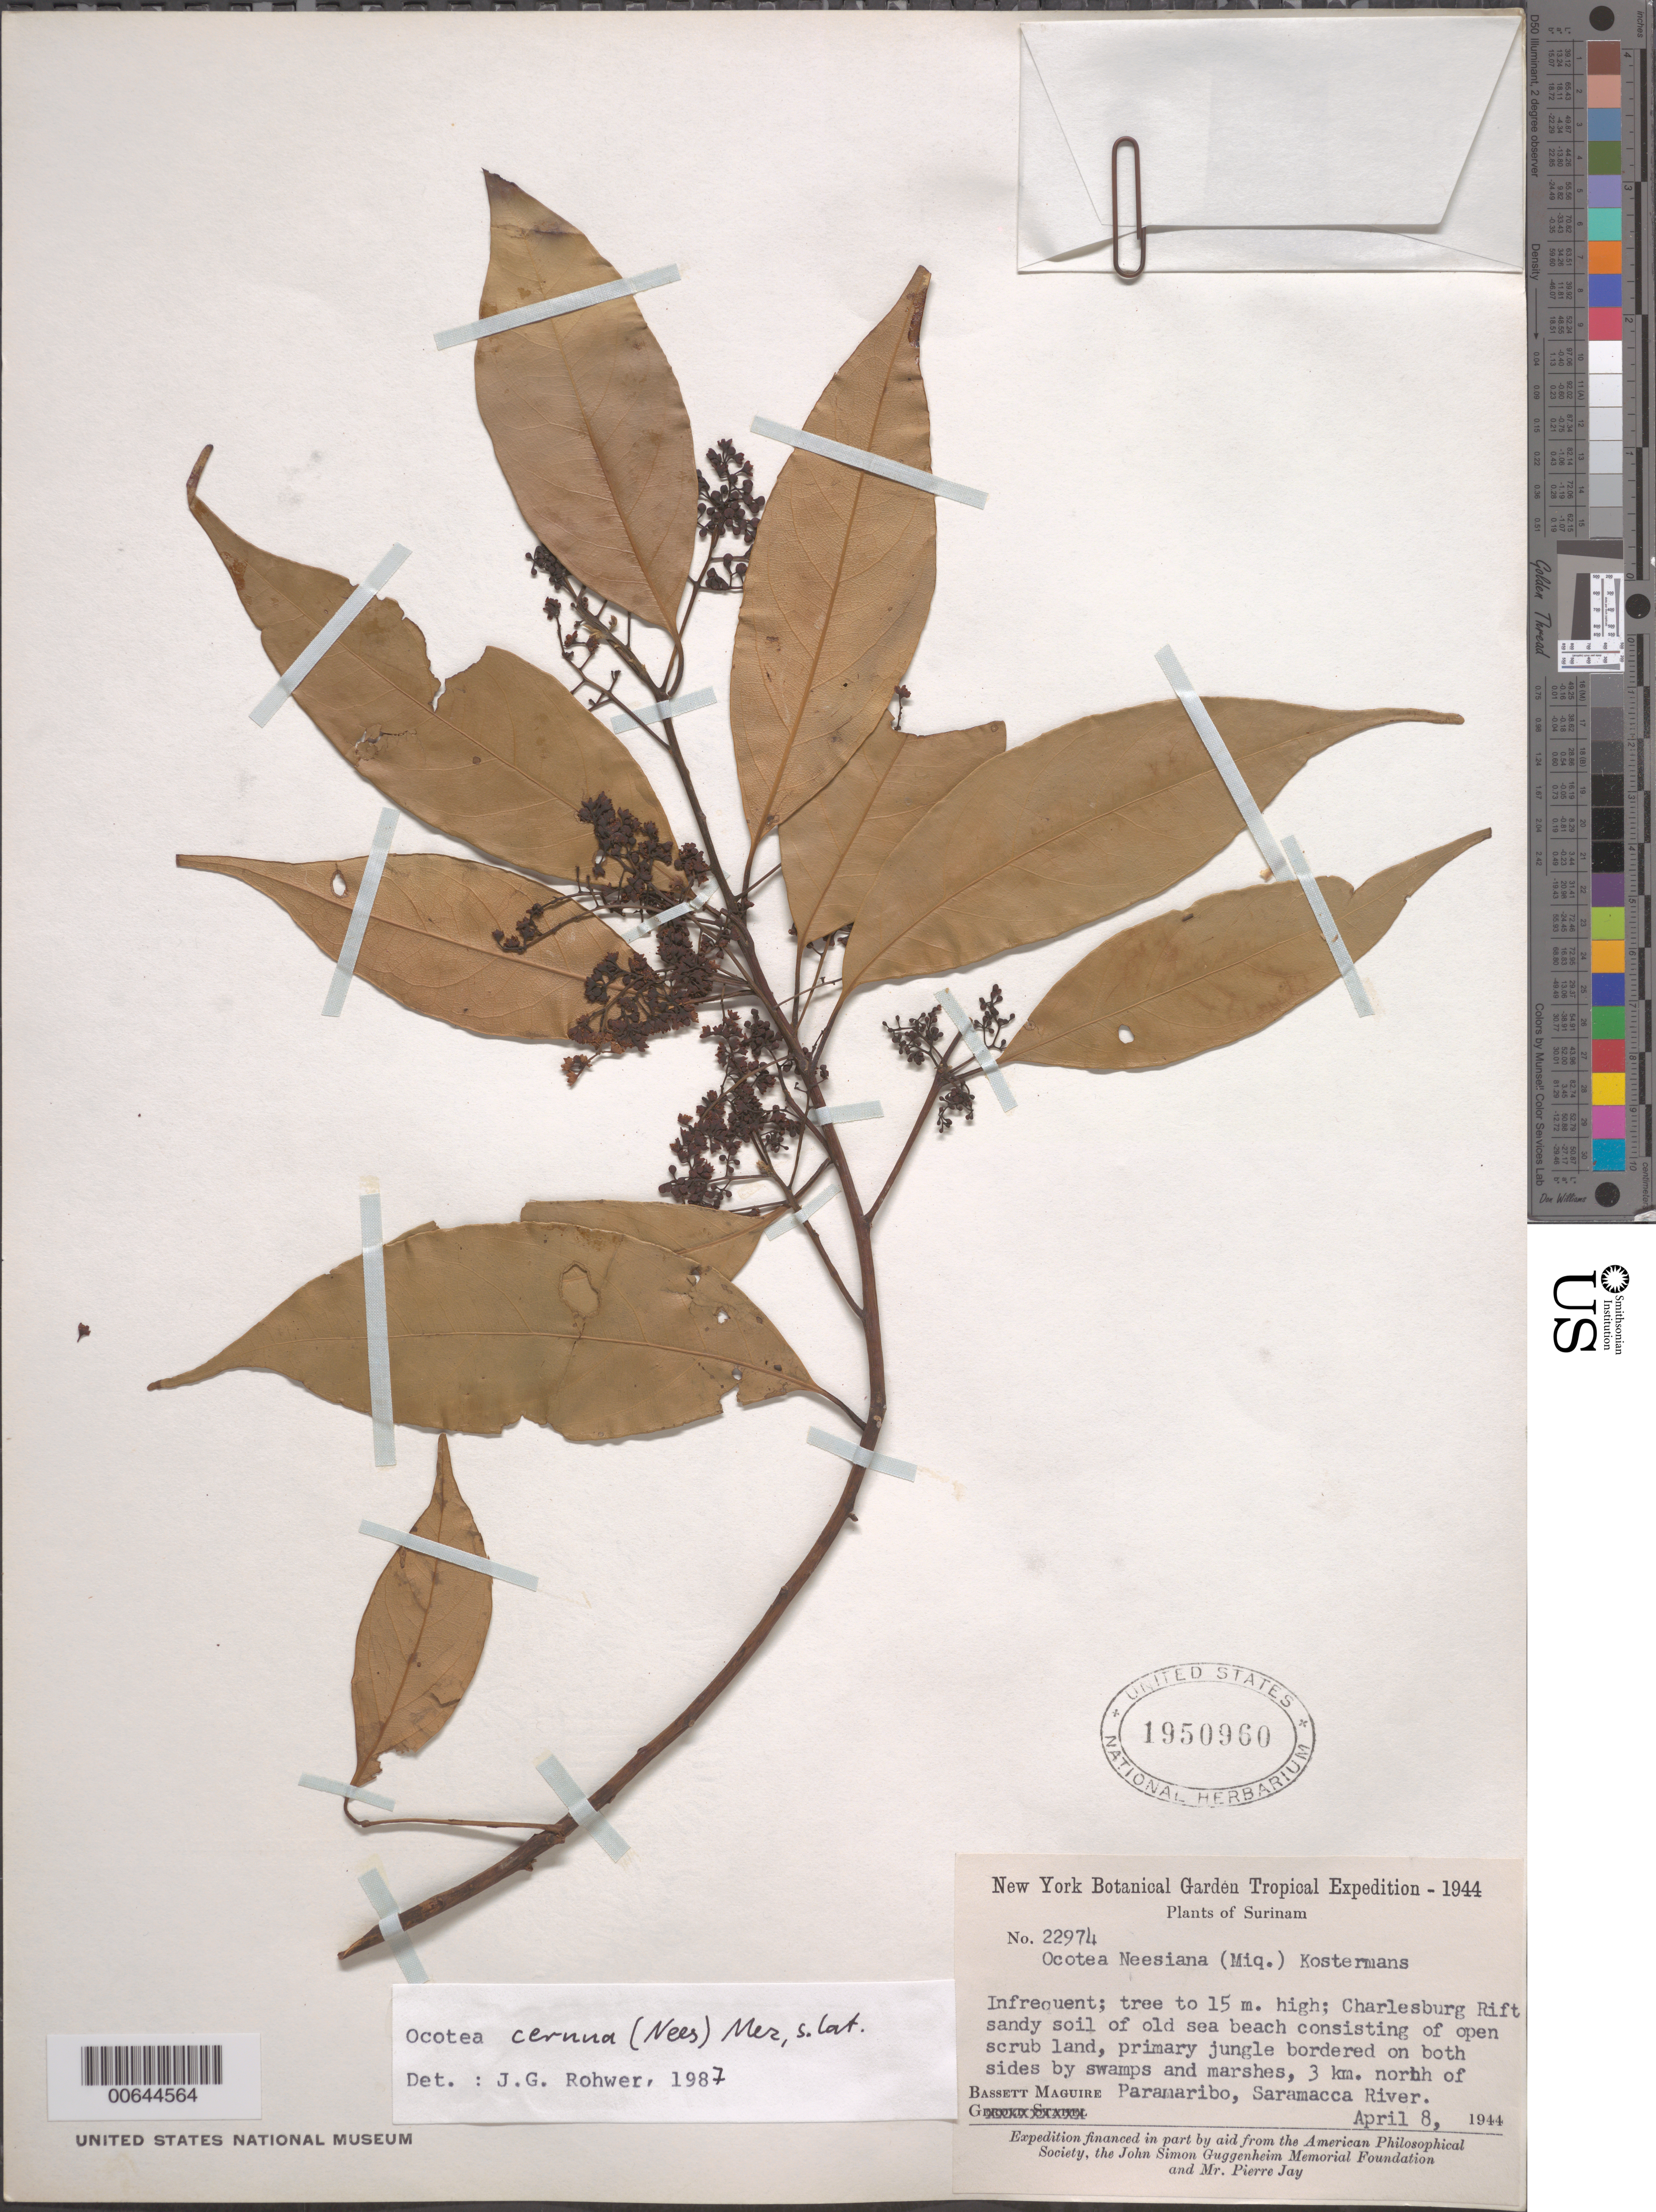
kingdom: Plantae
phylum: Tracheophyta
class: Magnoliopsida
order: Laurales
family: Lauraceae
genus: Ocotea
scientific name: Ocotea cernua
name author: (Nees) Mez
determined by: Rohwer, J. G.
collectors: B. Maguire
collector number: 22974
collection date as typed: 8-Apr-44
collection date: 1944-04-08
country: Suriname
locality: Paramaribo, 3 km N of, Charlesburg Rift; Saramacca River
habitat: Sandy soil of old sea beach consisting of open scrubland. primary jungle bordered on both sides of the swamps and marshes,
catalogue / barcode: US 1950960